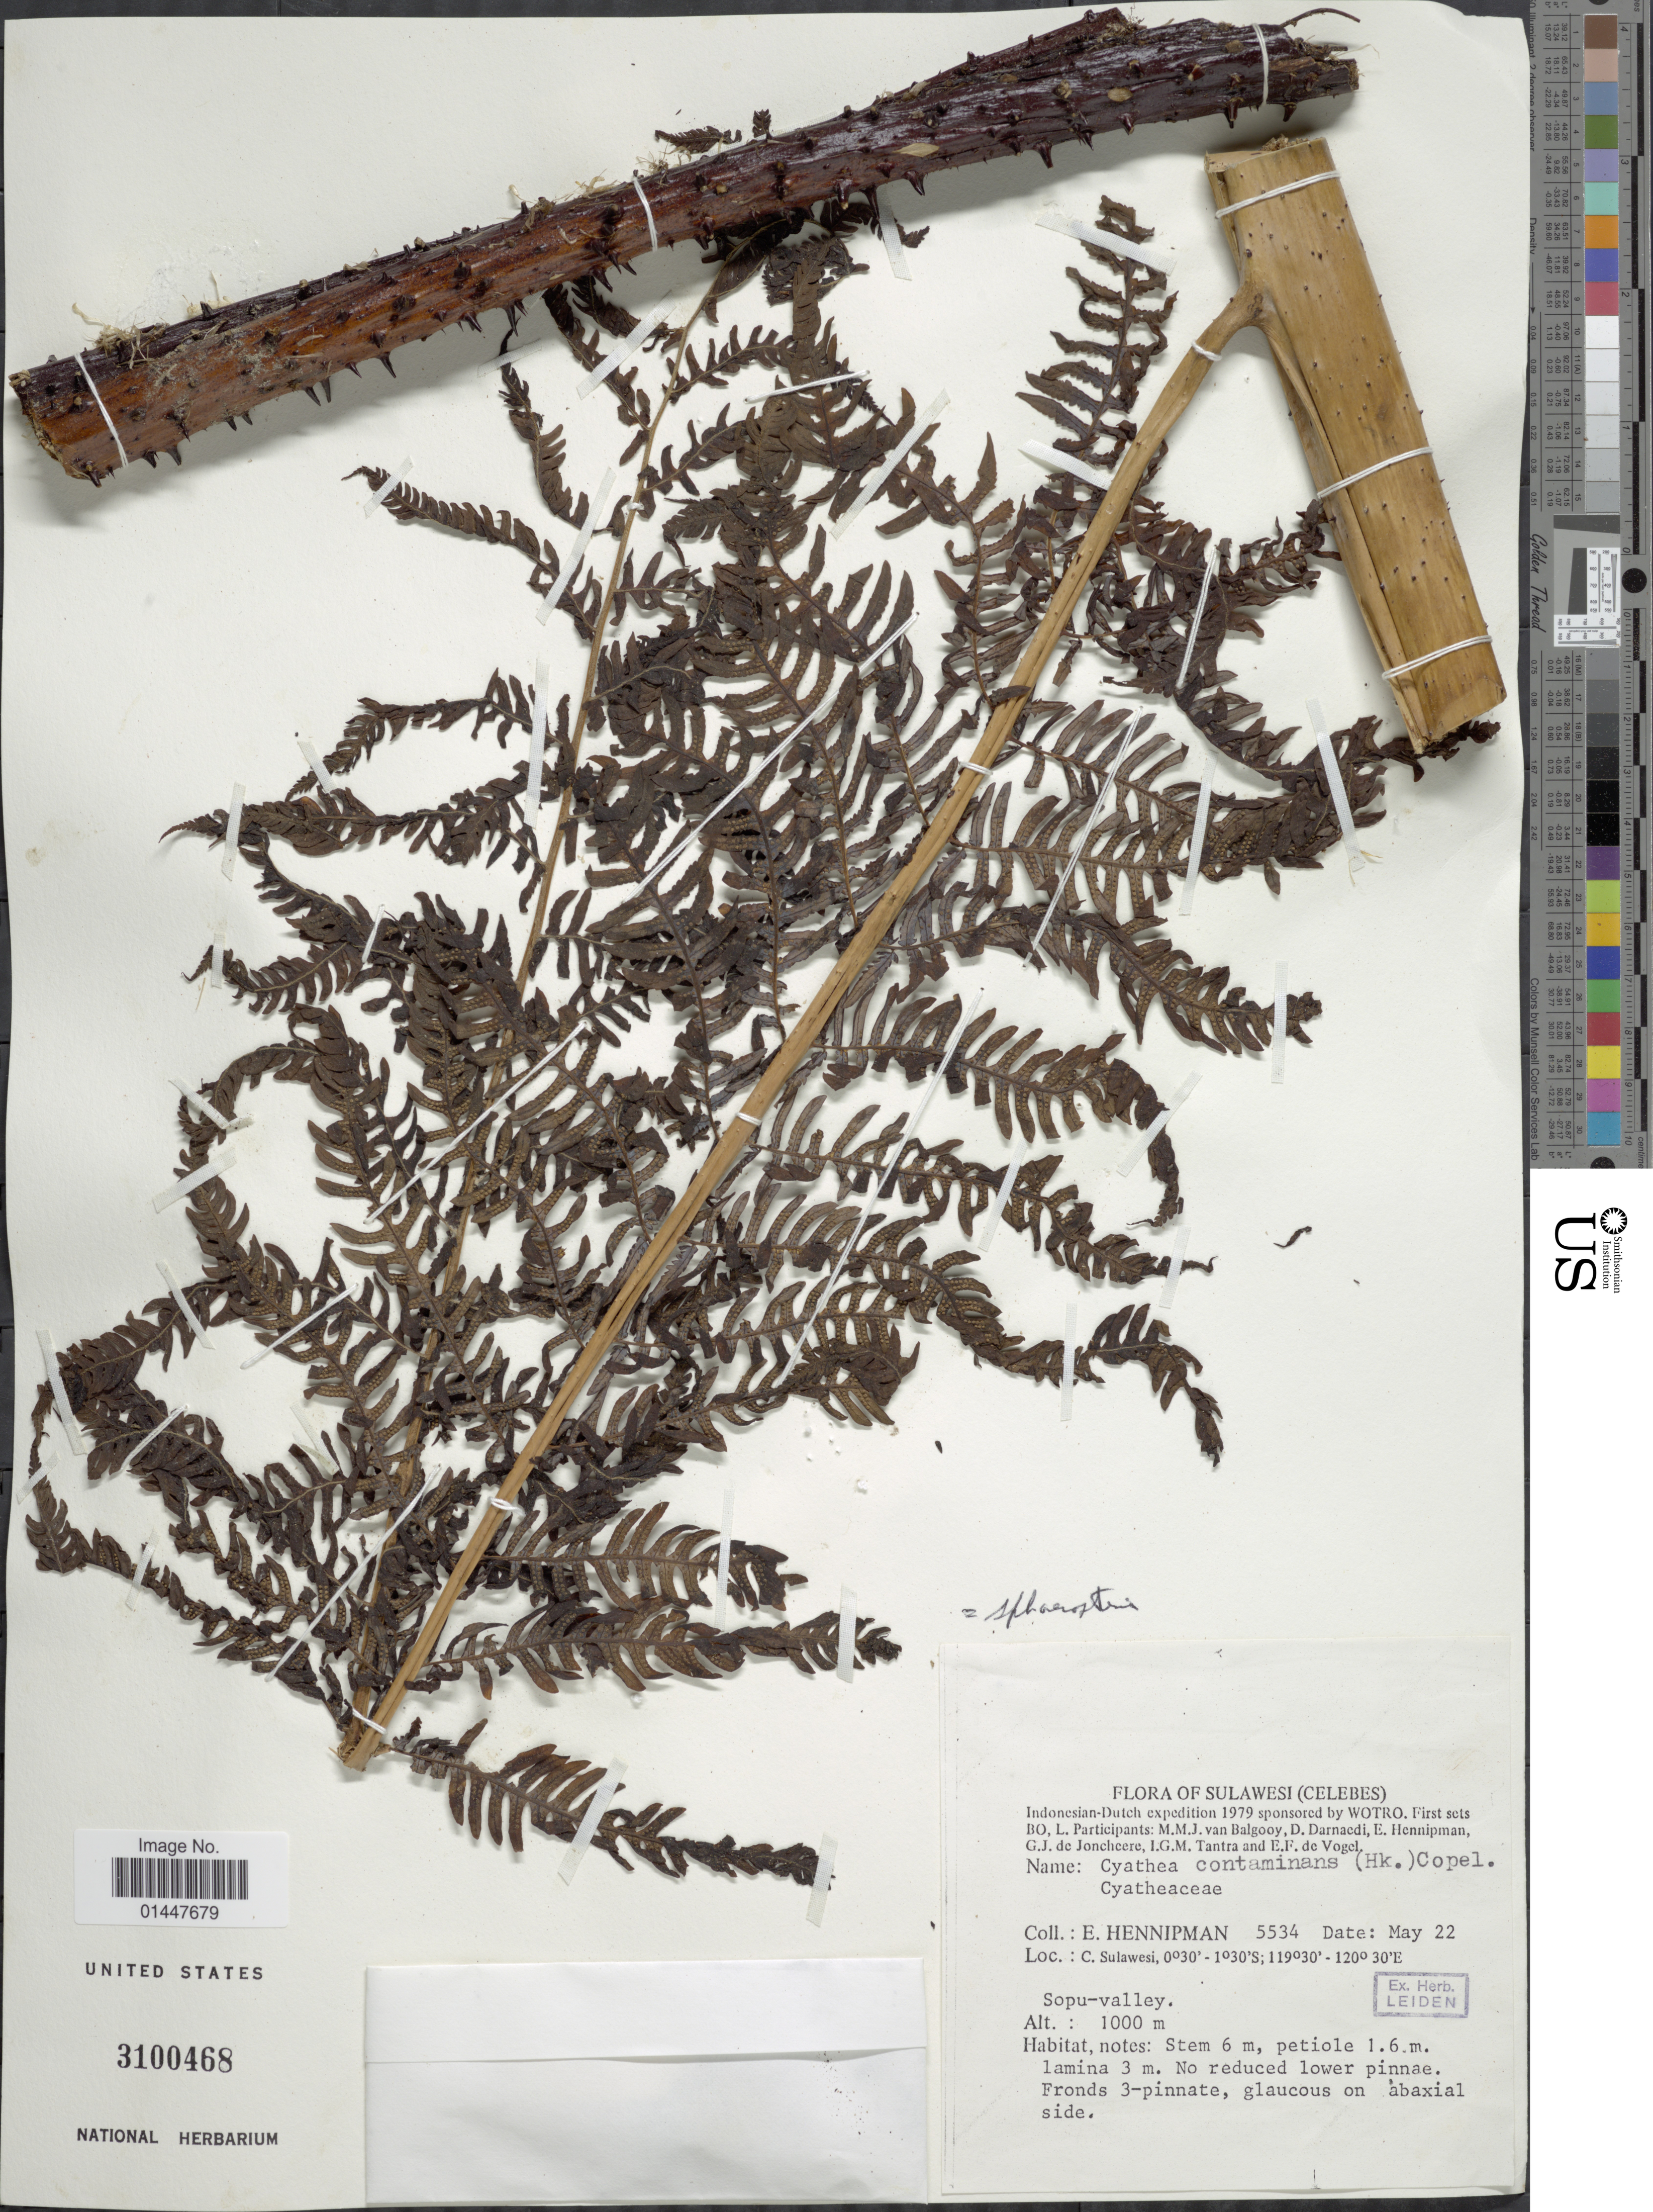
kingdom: Plantae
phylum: Tracheophyta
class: Polypodiopsida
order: Cyatheales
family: Cyatheaceae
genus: Sphaeropteris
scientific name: Sphaeropteris glauca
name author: (Blume) R.M. Tryon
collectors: E. Hennipman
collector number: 5534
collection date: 1979-05-22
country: Indonesia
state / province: Sulawesi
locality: Celebes. C. Sulawesi. Sopu-valley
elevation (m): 1000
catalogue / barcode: US 3100468